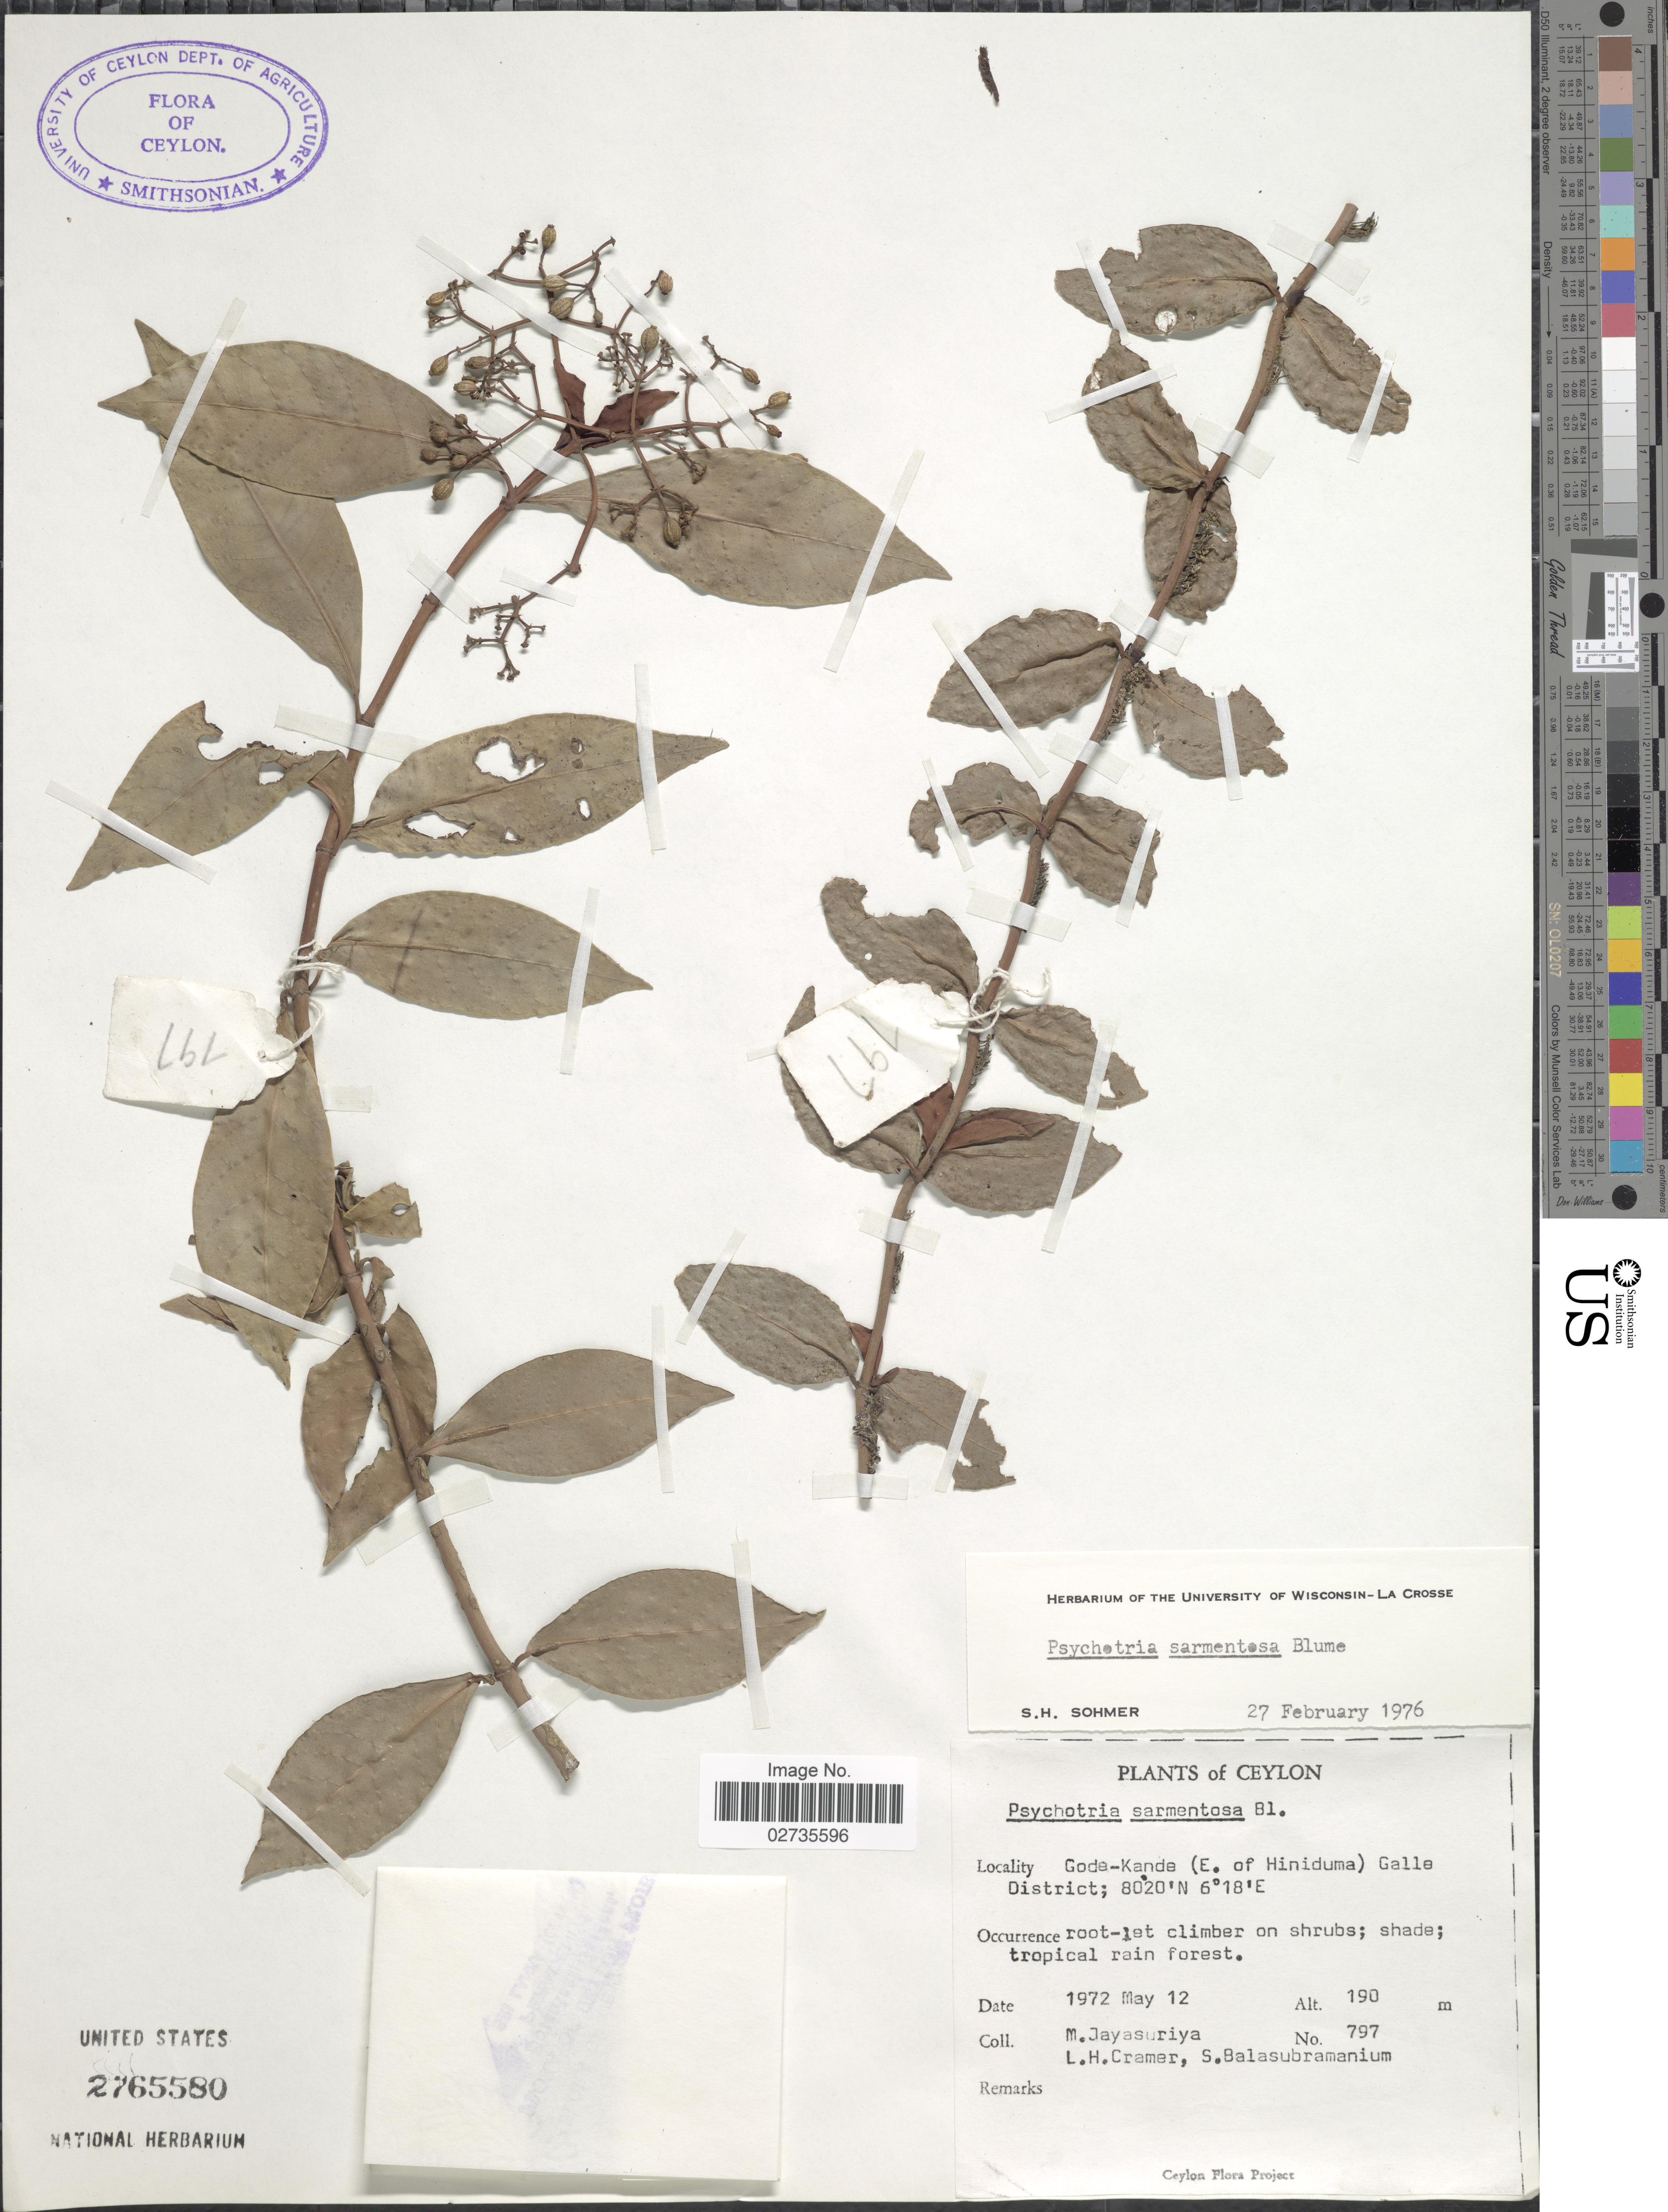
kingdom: Plantae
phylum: Tracheophyta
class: Magnoliopsida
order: Gentianales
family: Rubiaceae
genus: Psychotria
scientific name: Psychotria sarmentosa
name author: Blume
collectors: M. Jayasuriya, L. H. Cramer & S. Balasubramanium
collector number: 797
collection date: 1972-05-12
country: Sri Lanka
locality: Ceylon, Goda-Kande (E. of Hiniduma) Galle District, root-let climber on shrubs; shade; tropical rain forest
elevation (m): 190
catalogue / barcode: US 2765580